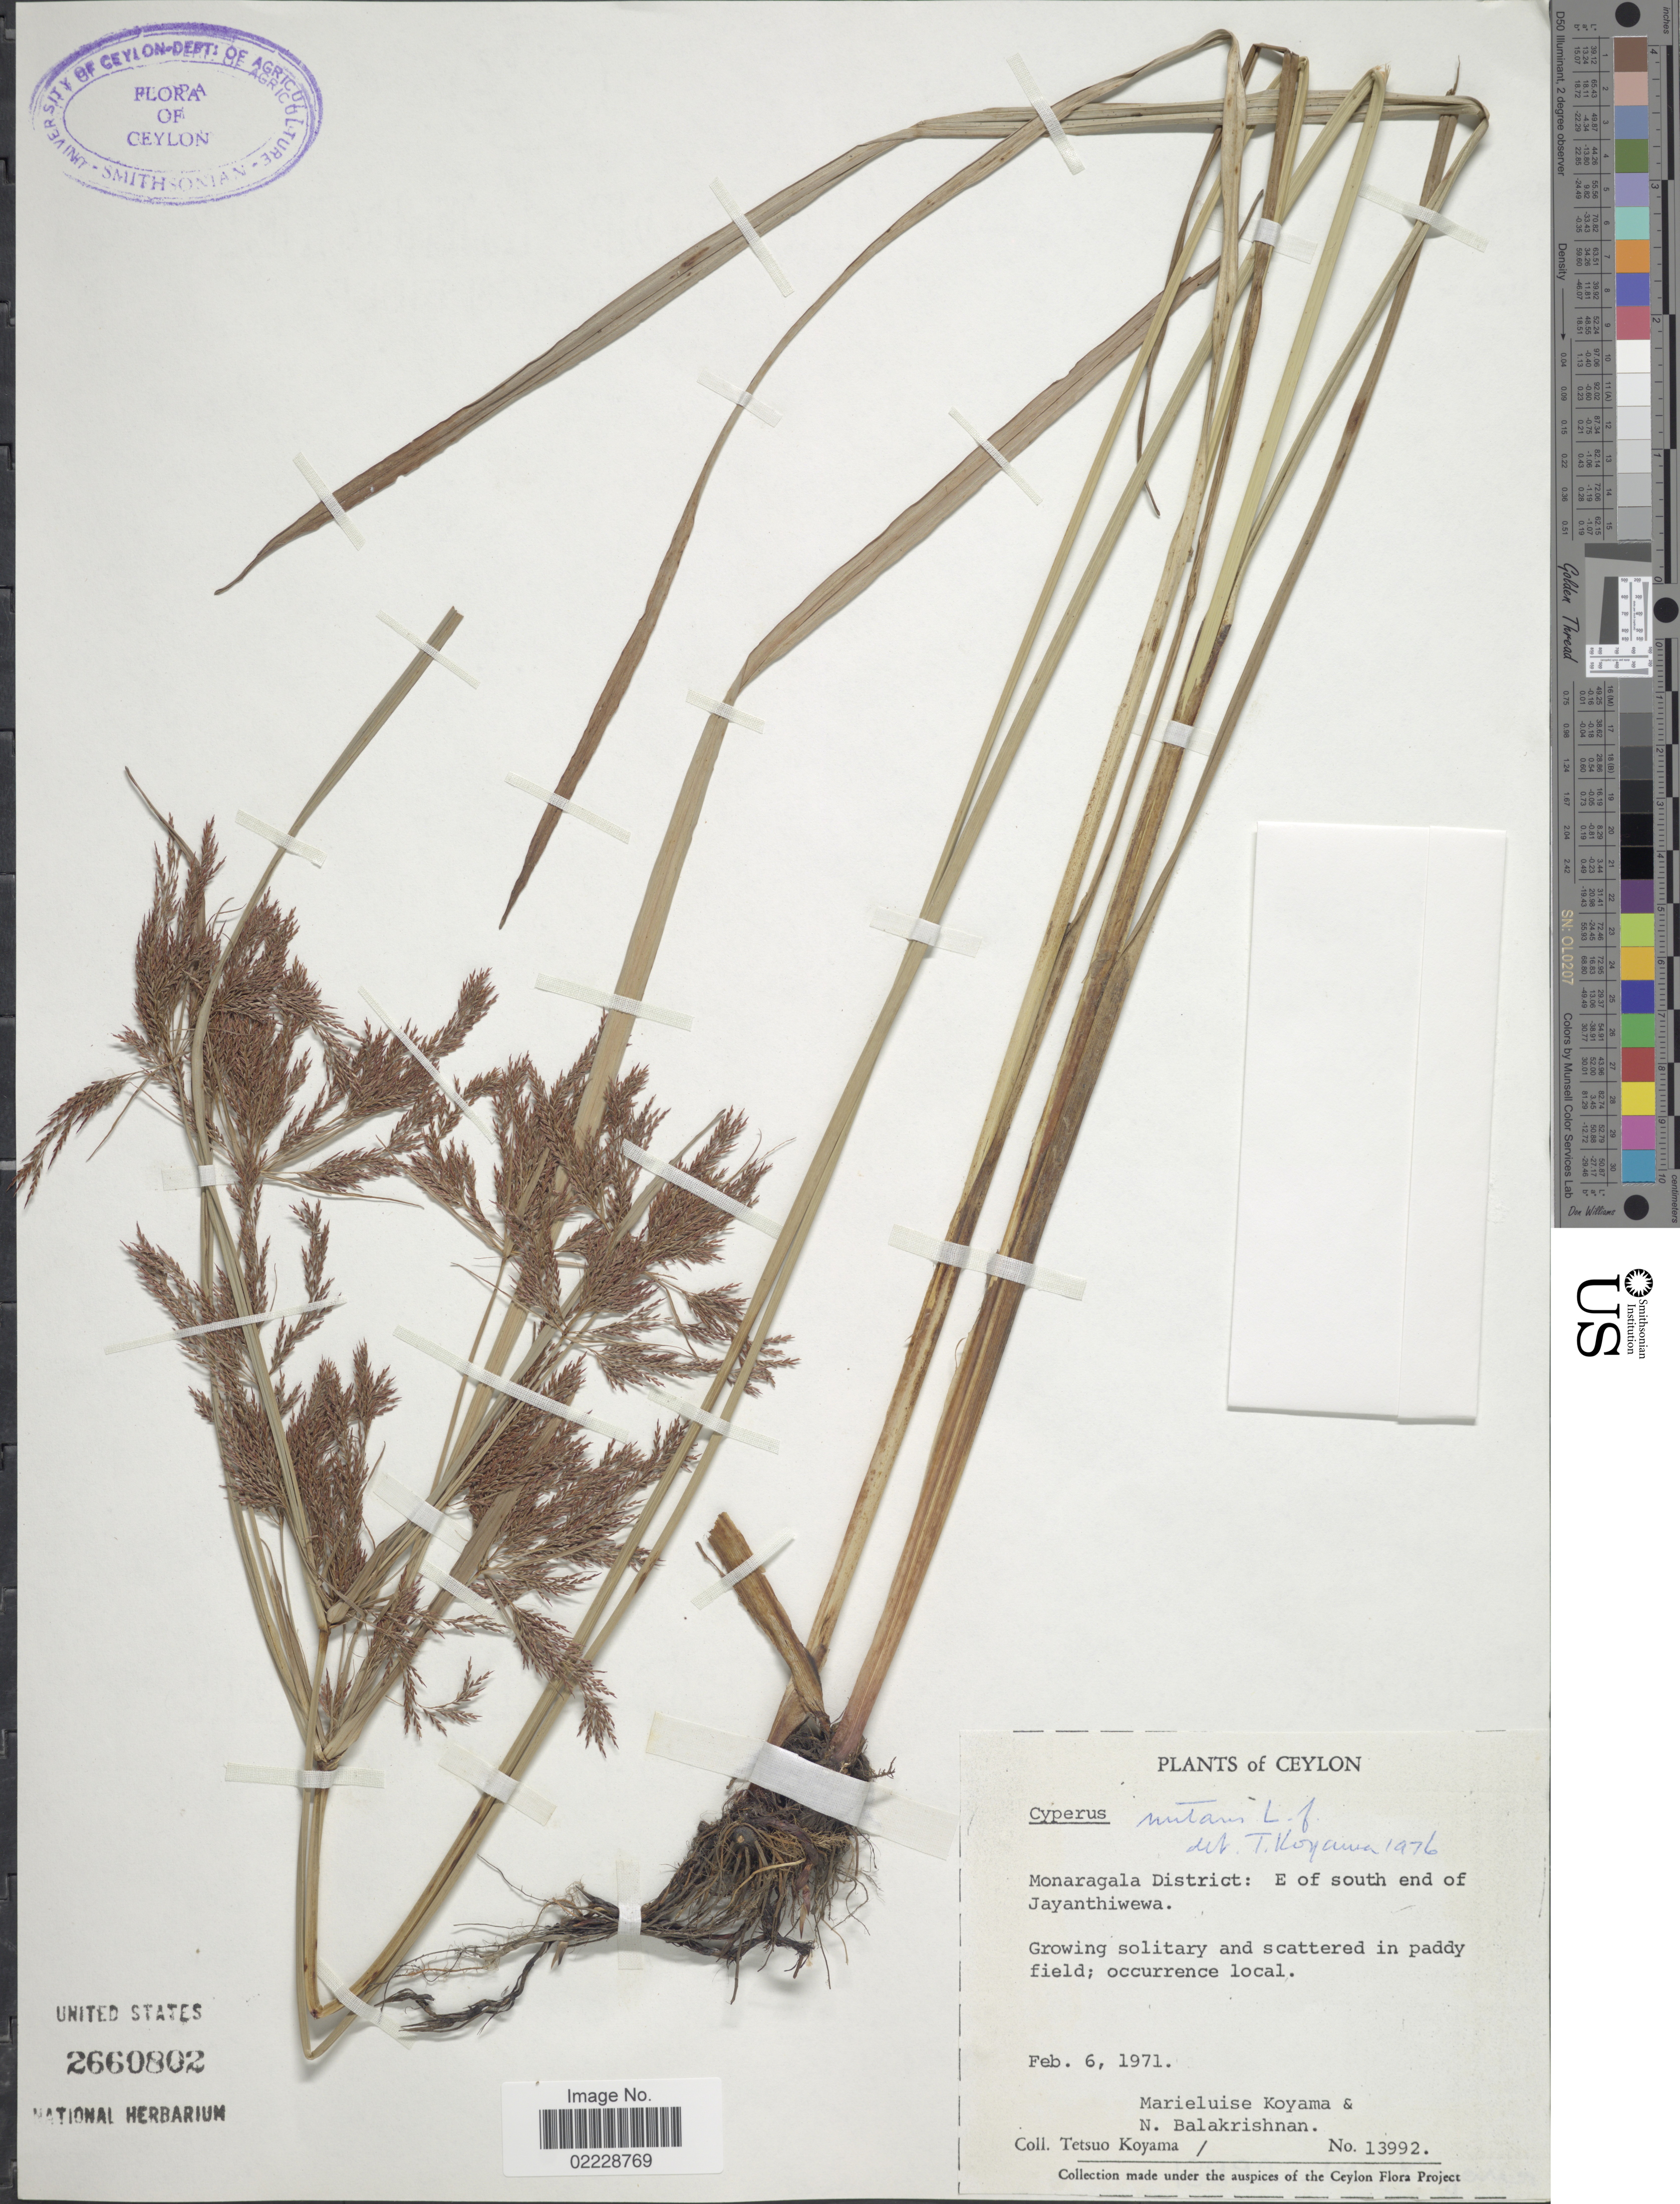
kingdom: Plantae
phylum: Tracheophyta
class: Liliopsida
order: Poales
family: Cyperaceae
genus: Cyperus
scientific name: Cyperus nutans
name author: Vahl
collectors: T. Koyama, M. Koyama & N. Balakrishnan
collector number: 13992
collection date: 1971-02-06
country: Sri Lanka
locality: Ceylon, Monagaragala District: E of south end of Jayanthiwewa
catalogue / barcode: US 2660802